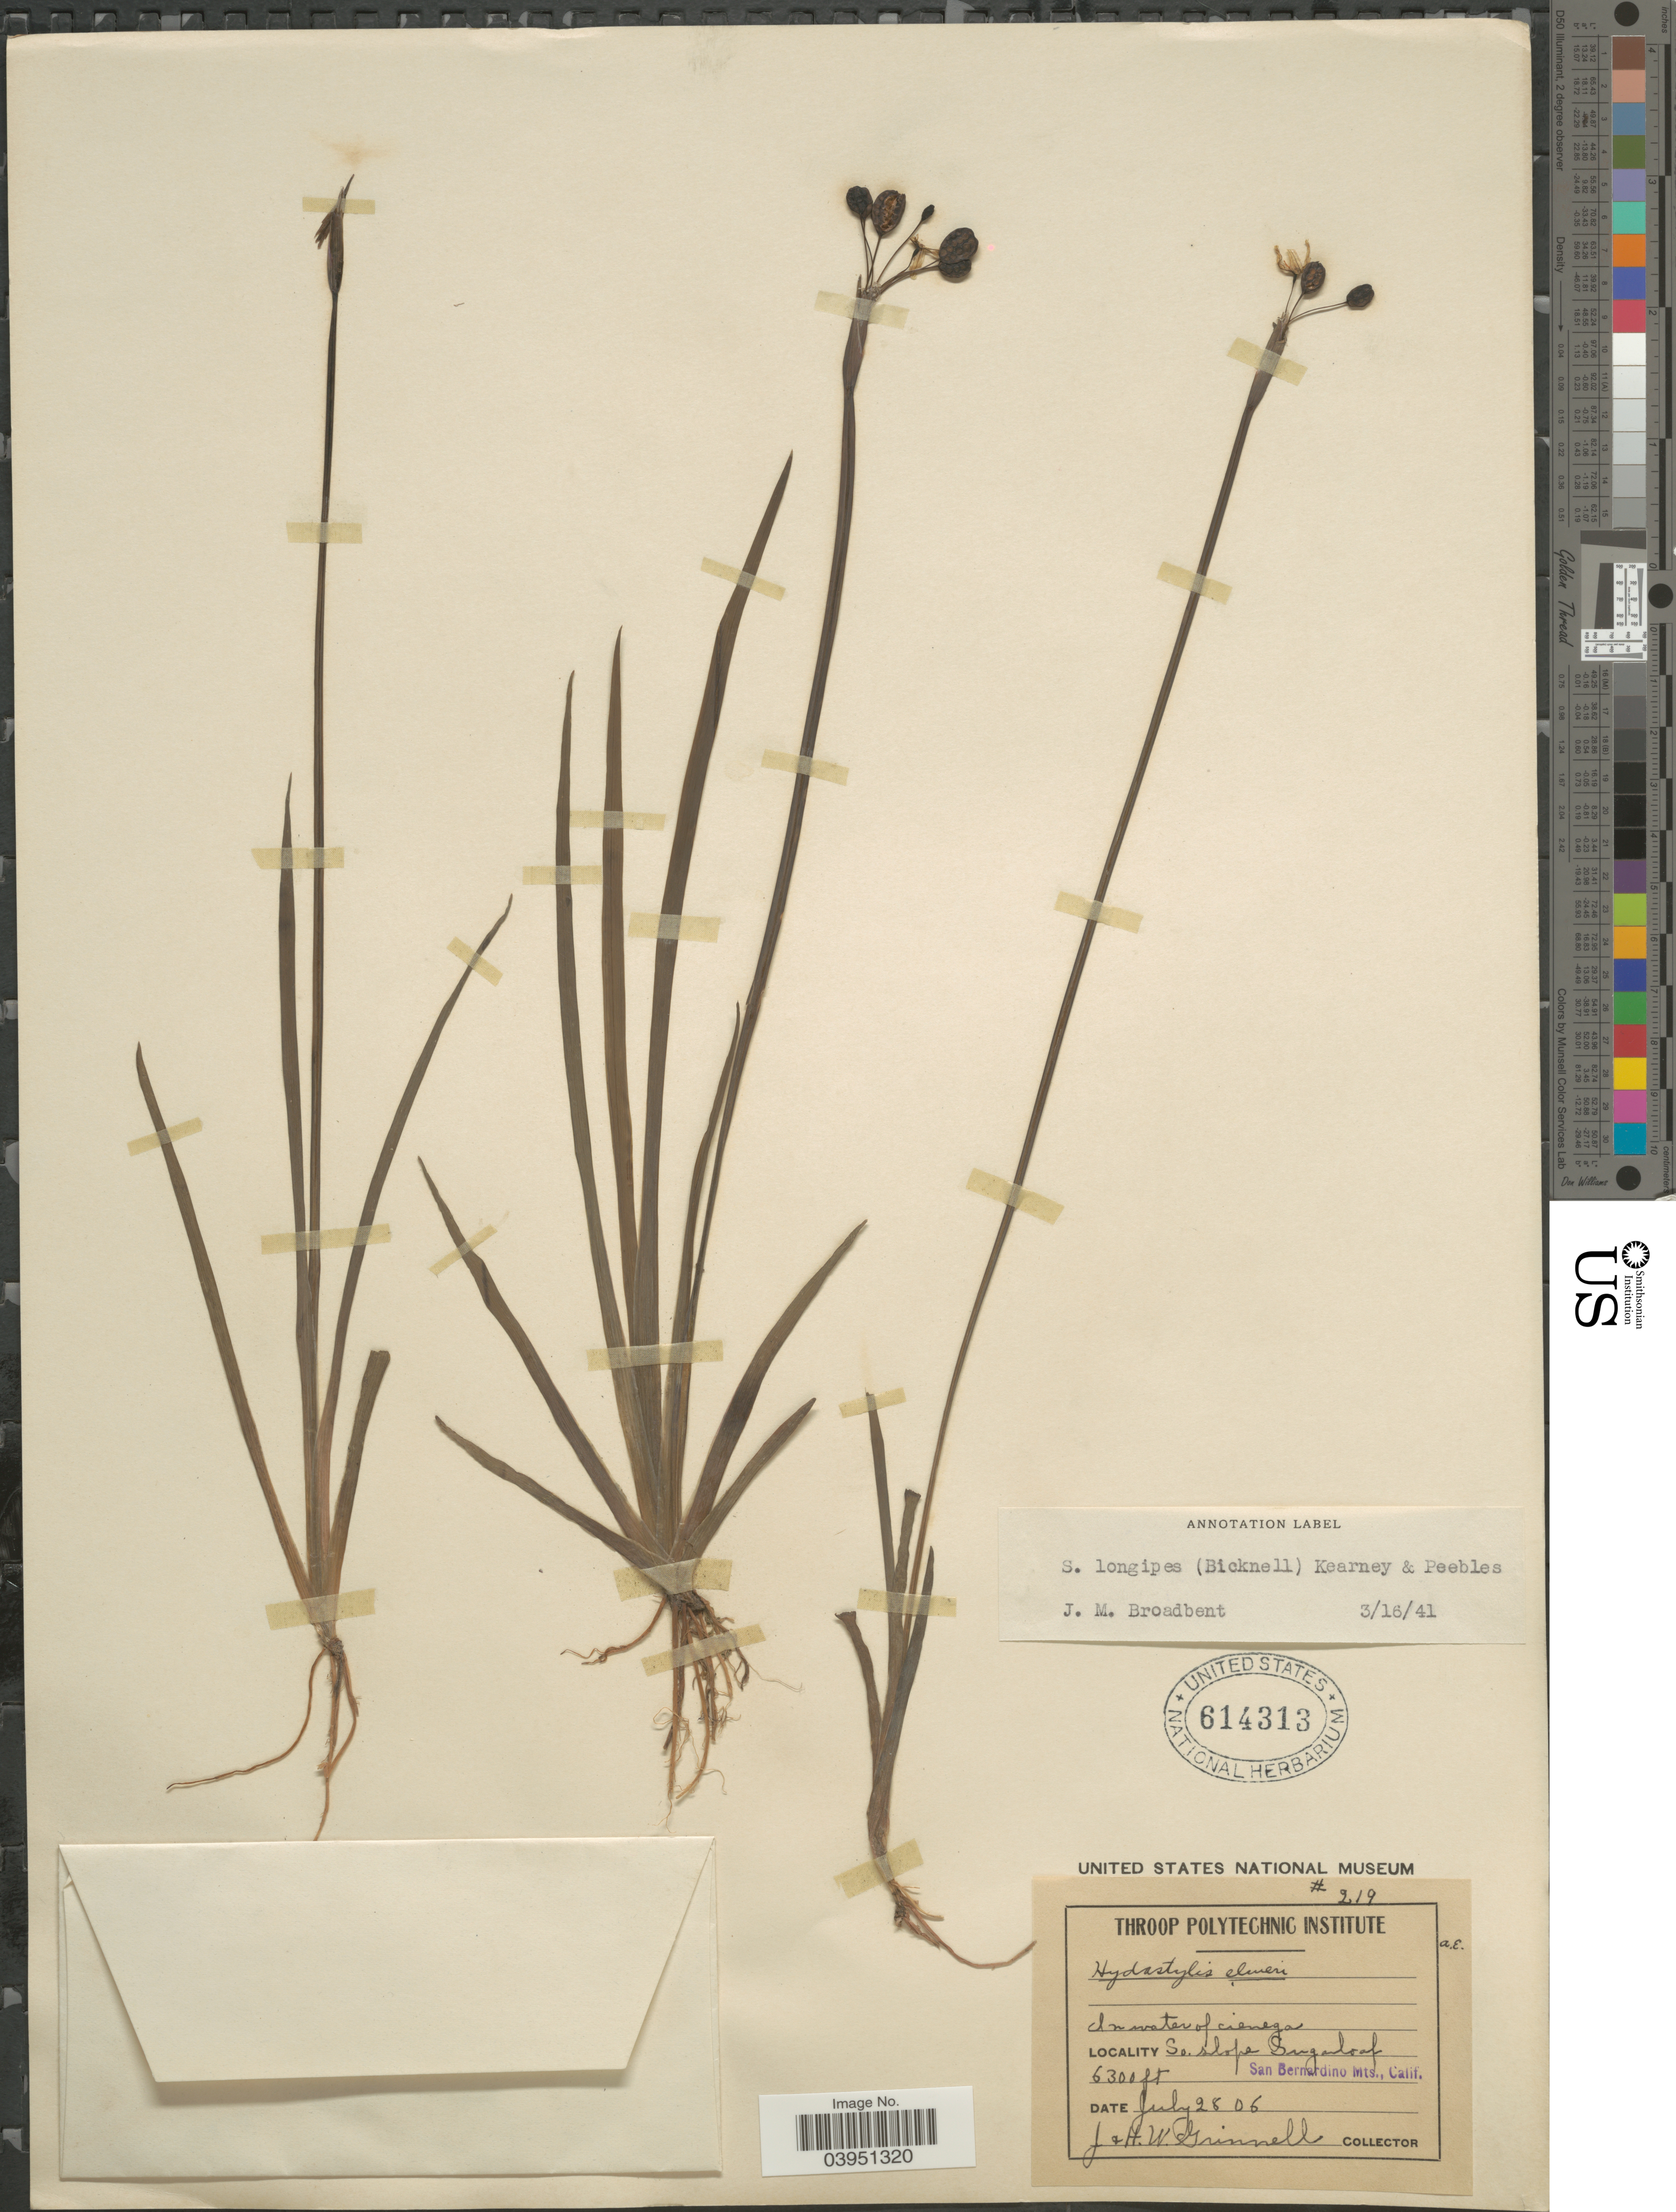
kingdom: Plantae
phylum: Tracheophyta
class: Liliopsida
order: Asparagales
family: Iridaceae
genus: Sisyrinchium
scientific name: Sisyrinchium longipes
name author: (E.P. Bicknell) Kearney & Peebles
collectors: J. Grinnell & H. Grinnell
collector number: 219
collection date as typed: Transcribed d/m/y: 28/7/6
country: United States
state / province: California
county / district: San Bernardino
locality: So. slope Sugarloaf. San Bernardino Mts.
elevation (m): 1920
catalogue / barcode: US 614313